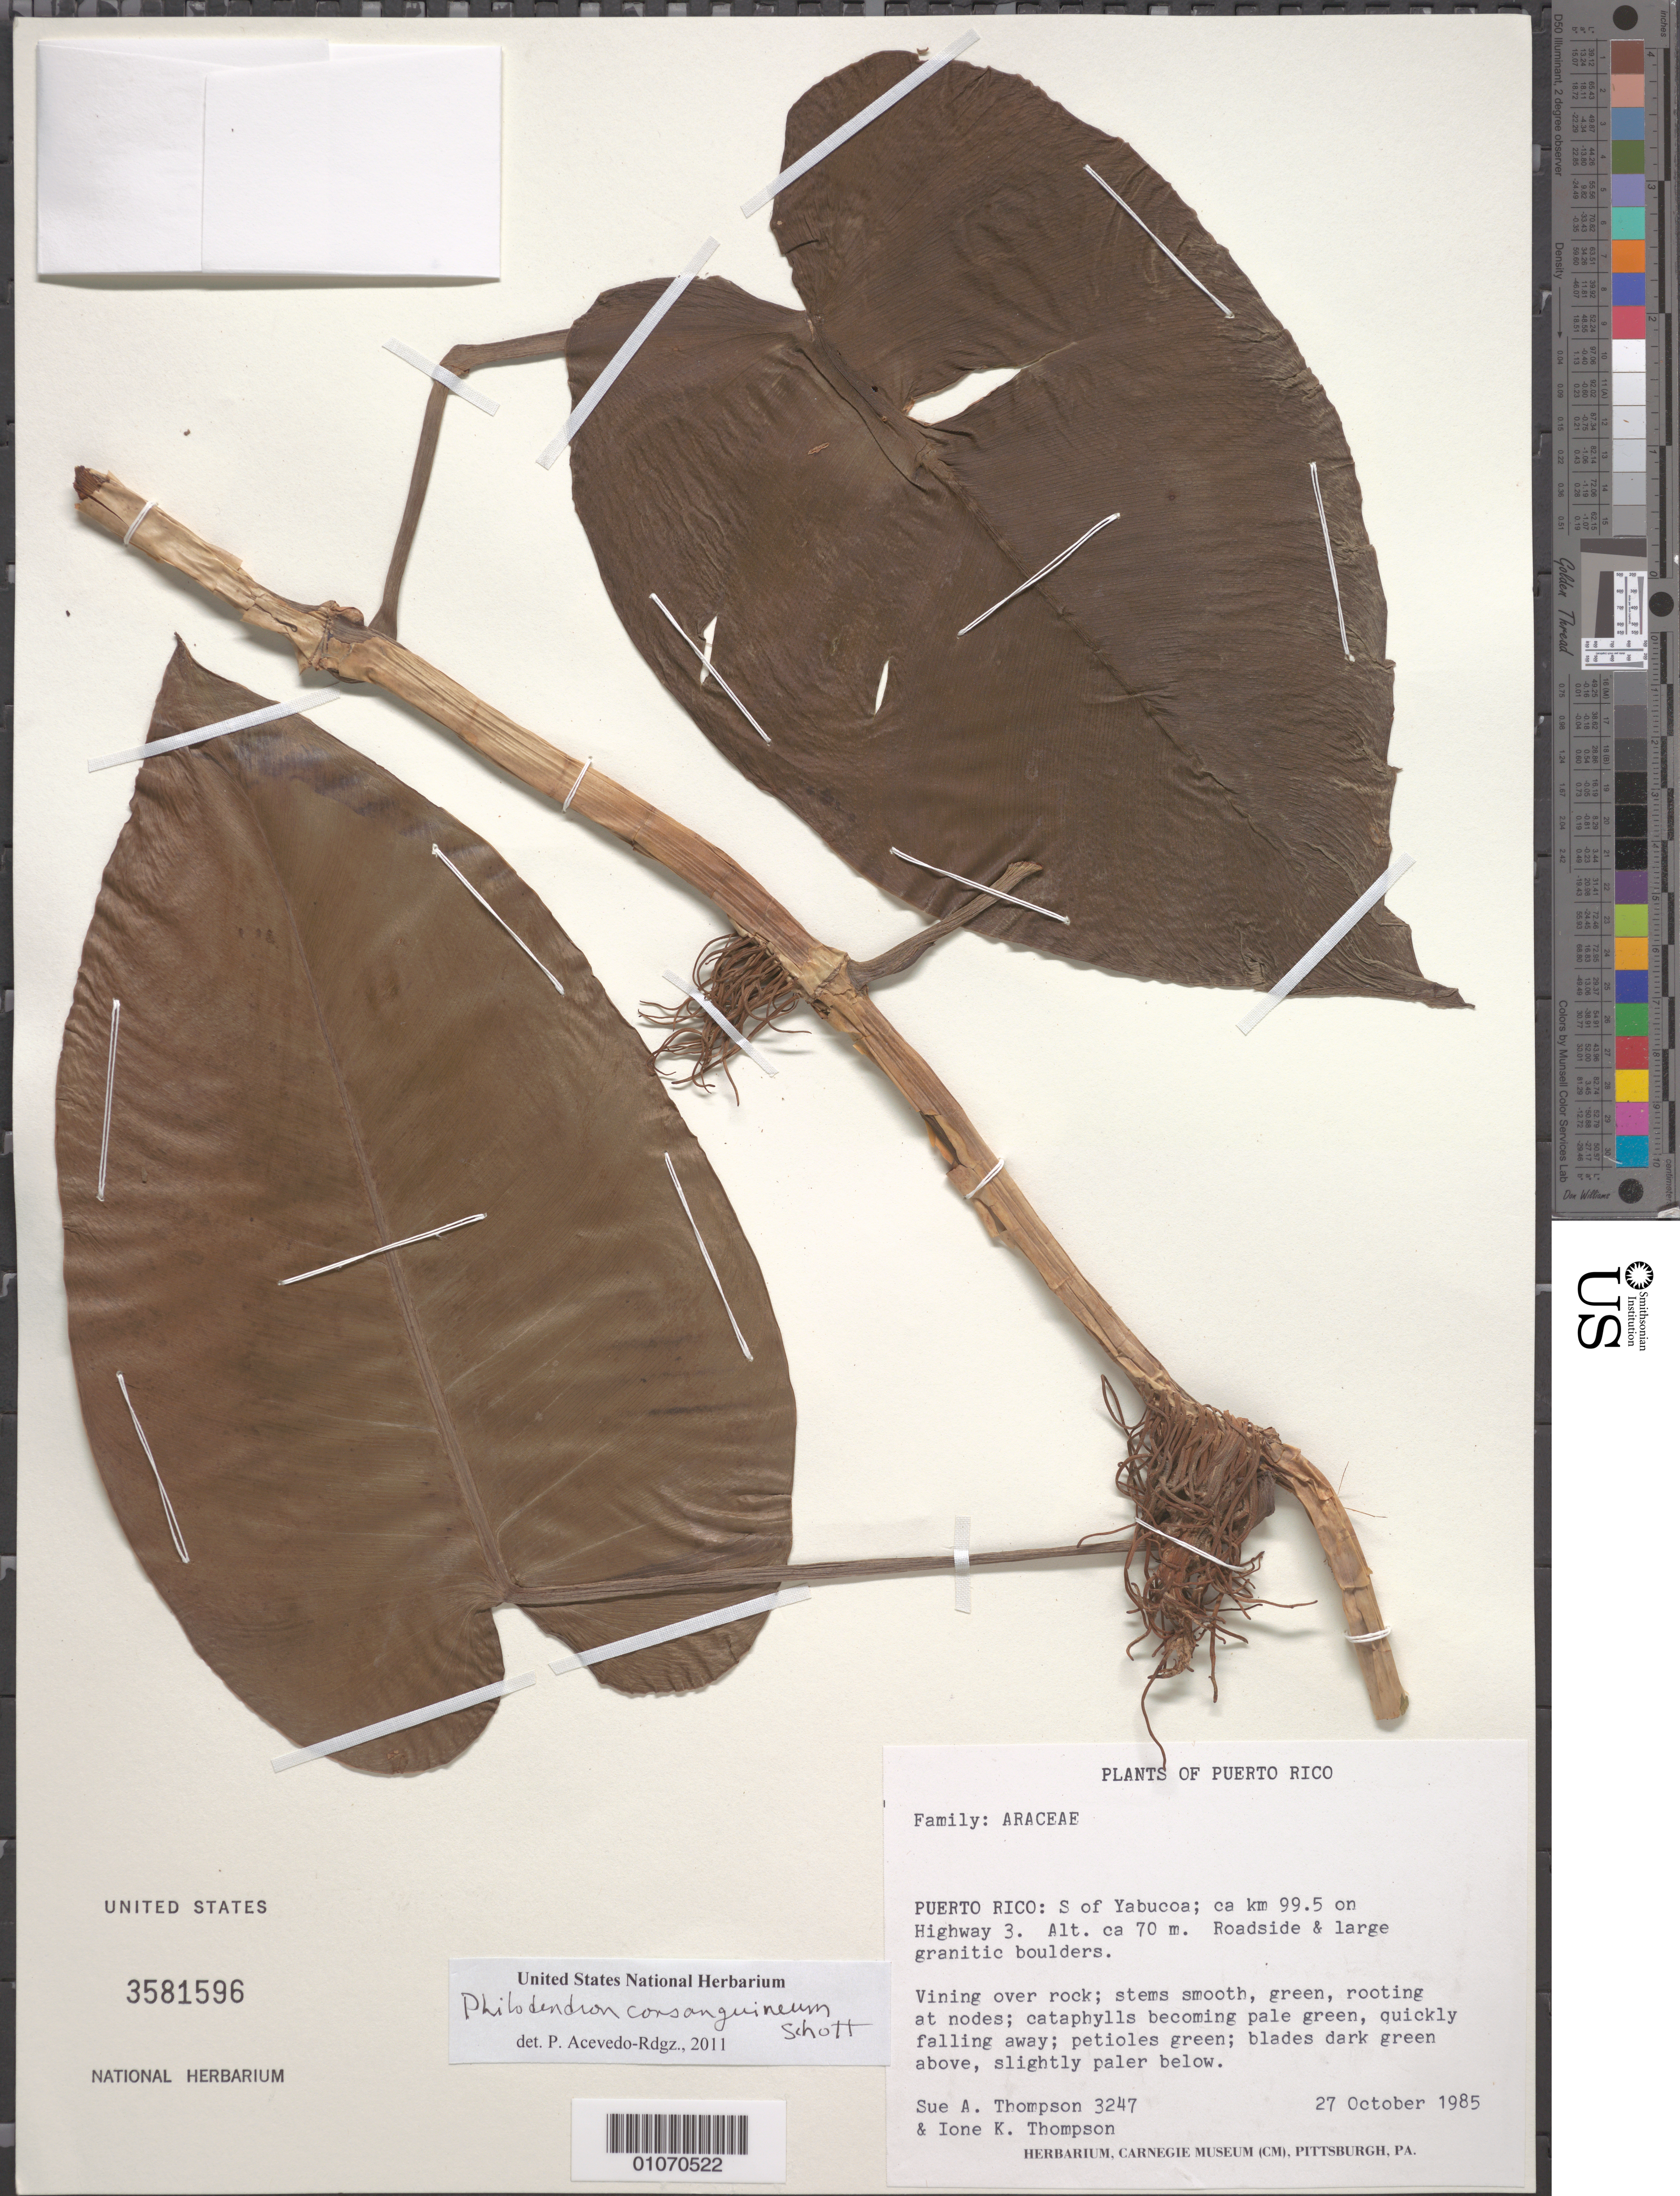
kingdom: Plantae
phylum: Tracheophyta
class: Liliopsida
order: Alismatales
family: Araceae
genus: Philodendron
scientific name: Philodendron consanguineum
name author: Schott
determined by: Acevedo-Rodríguez, P., (BOT), Smithsonian Institution - National Museum of Natural History (UNITED STATES)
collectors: S. A. Thompson & I. Thompson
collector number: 3247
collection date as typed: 27 Oct 1985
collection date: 1985-10-27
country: Puerto Rico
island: Puerto Rico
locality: Yabucco, S of; about km 99.5 on Highway 3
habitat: Roadside and large granitic boulders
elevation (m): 70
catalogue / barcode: US 3581596